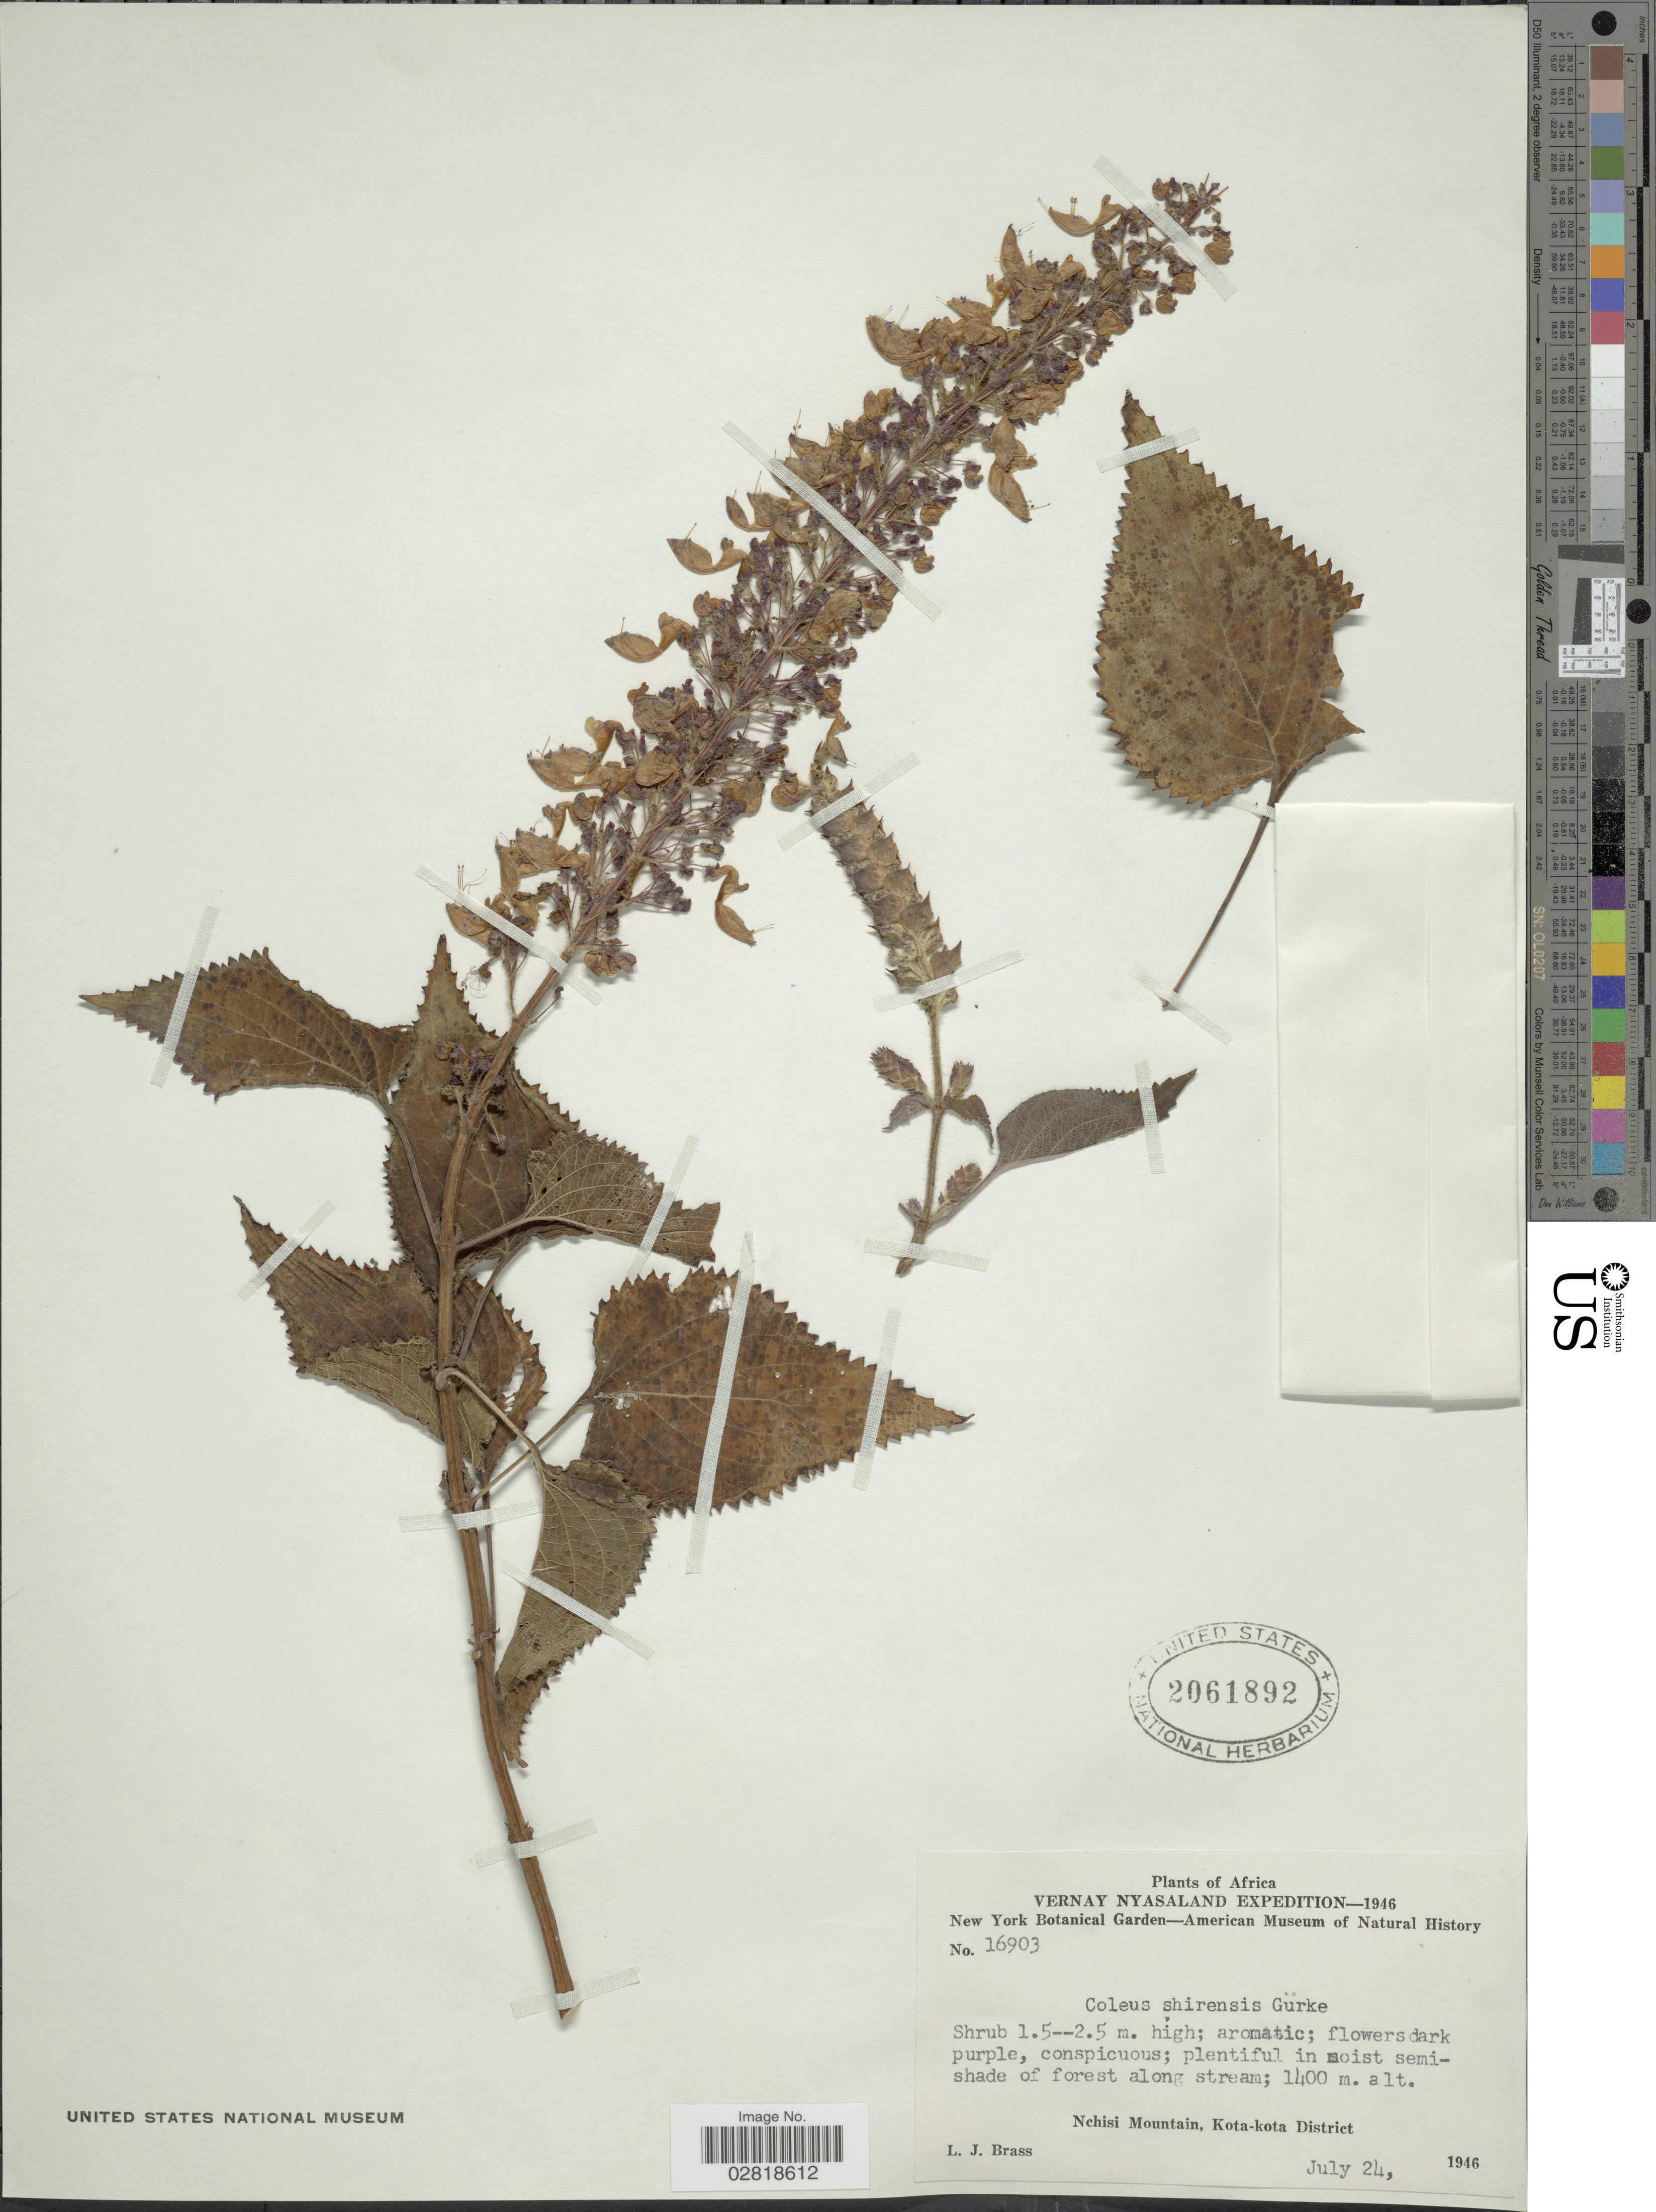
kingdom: Plantae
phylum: Tracheophyta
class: Magnoliopsida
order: Lamiales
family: Lamiaceae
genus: Plectranthus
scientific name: Plectranthus shirensis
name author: (Gürke) A.J. Paton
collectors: L. J. Brass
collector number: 16903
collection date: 1946-07-24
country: Malawi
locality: Vernay Nyasaland. Nchisi Mountain, Kota-kota District.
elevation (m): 1400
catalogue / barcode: US 2061892